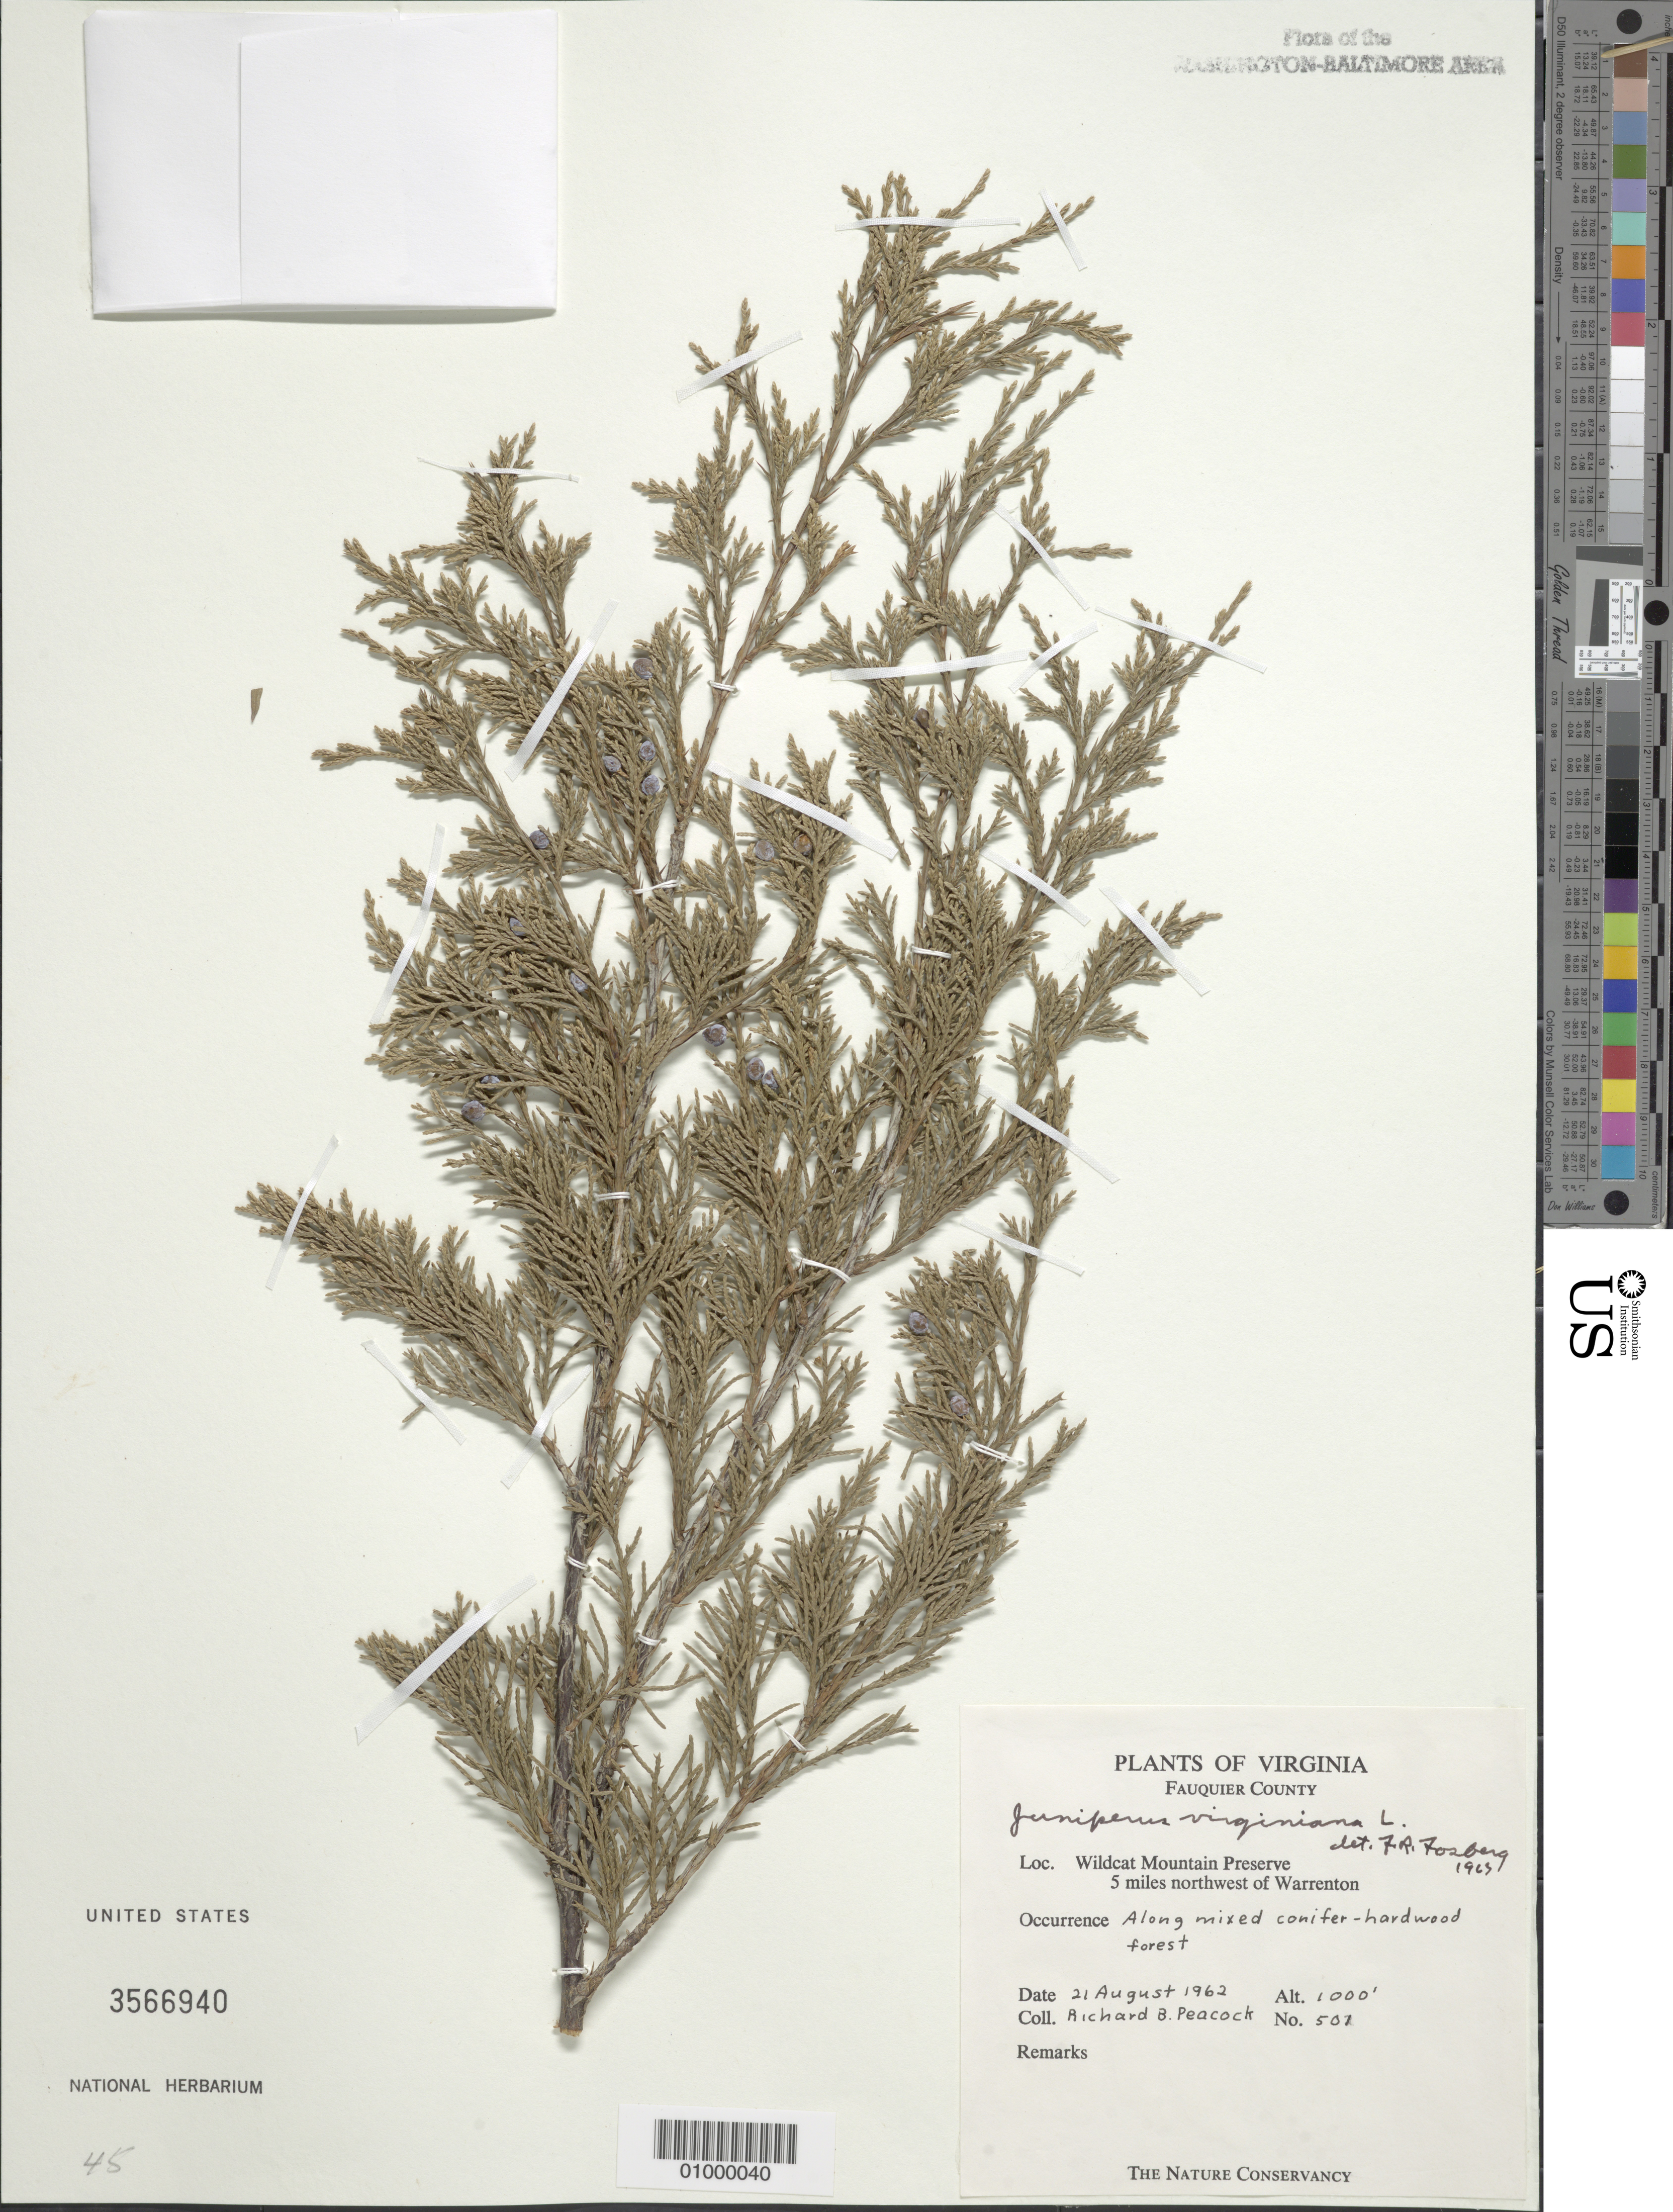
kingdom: Plantae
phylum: Tracheophyta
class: Pinopsida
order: Pinales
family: Cupressaceae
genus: Juniperus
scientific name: Juniperus virginiana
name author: L.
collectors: R. Peacock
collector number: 501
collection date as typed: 21 Aug 1962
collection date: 1962-08-21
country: United States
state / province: Virginia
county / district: Fauquier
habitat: along mixed conifer-hardwood forest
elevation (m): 305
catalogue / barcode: US 3566940